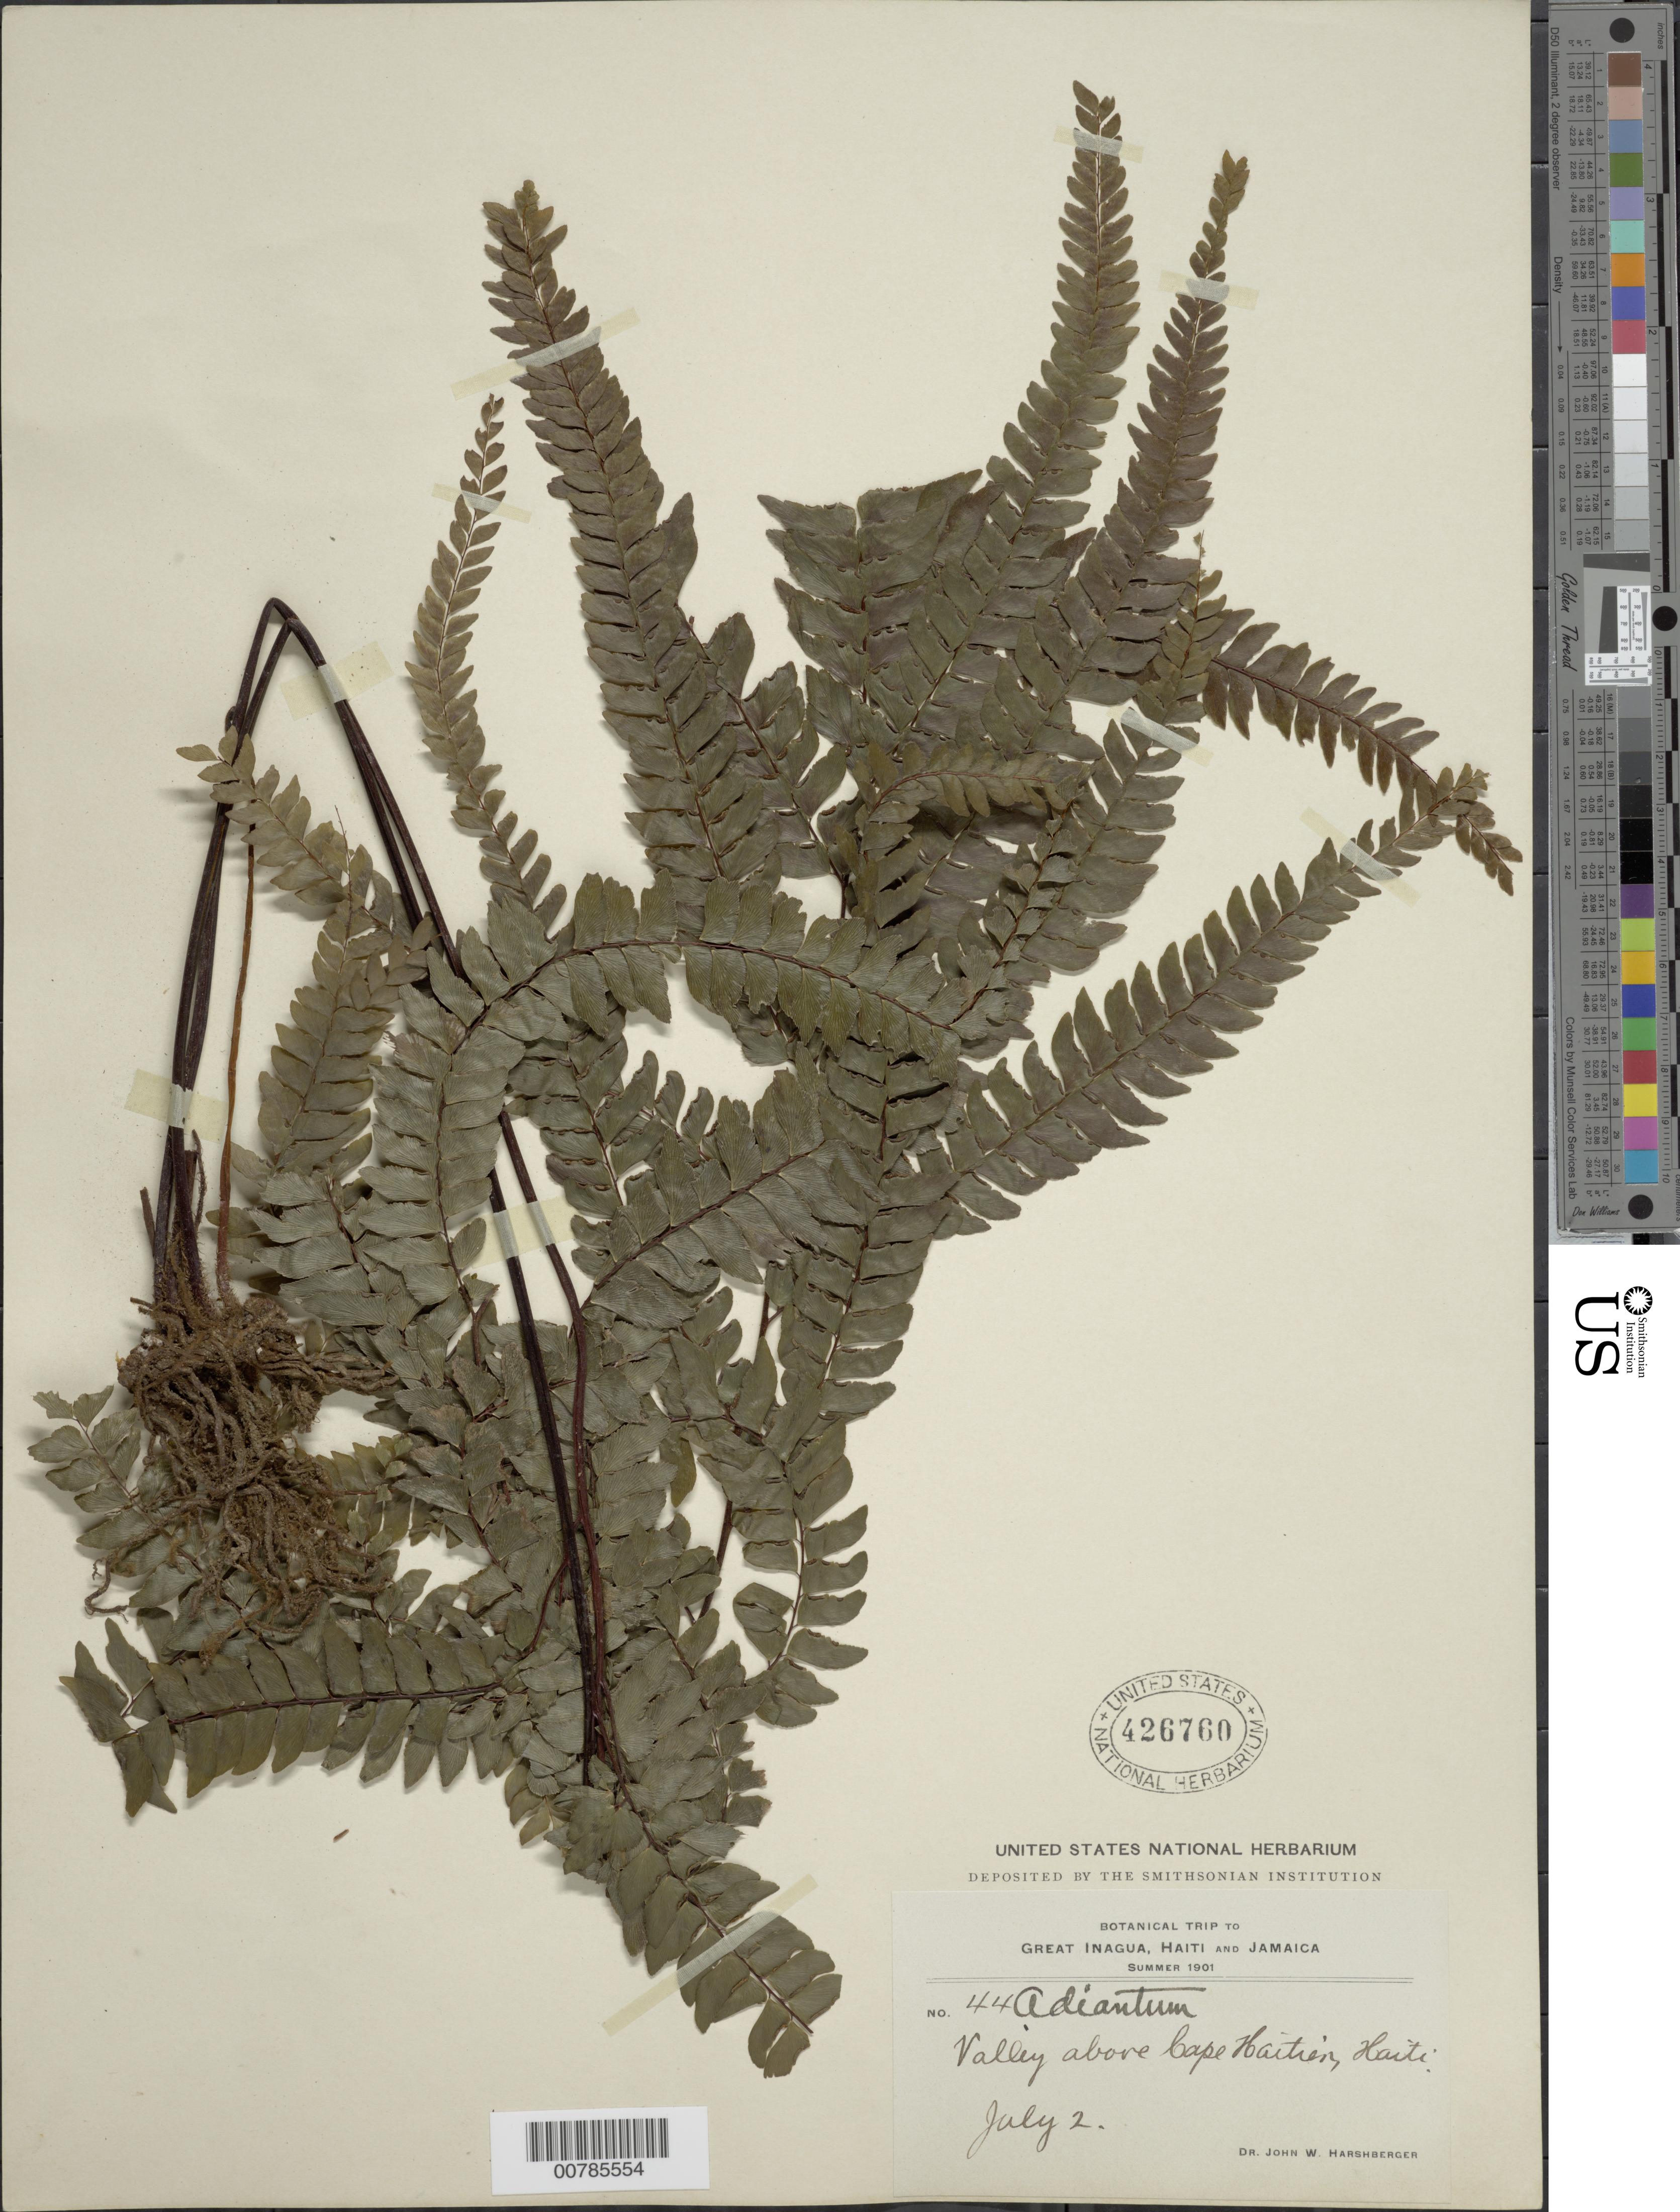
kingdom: Plantae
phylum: Tracheophyta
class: Polypodiopsida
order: Polypodiales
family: Pteridaceae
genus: Adiantum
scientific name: Adiantum melanoleucum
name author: Willd.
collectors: J. W. Harshberger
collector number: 44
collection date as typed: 02 Jul 1901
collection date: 1901-07-02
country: Haiti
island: Hispaniola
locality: Great Inagua, valley above Cape Haitien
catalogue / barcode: US 426760